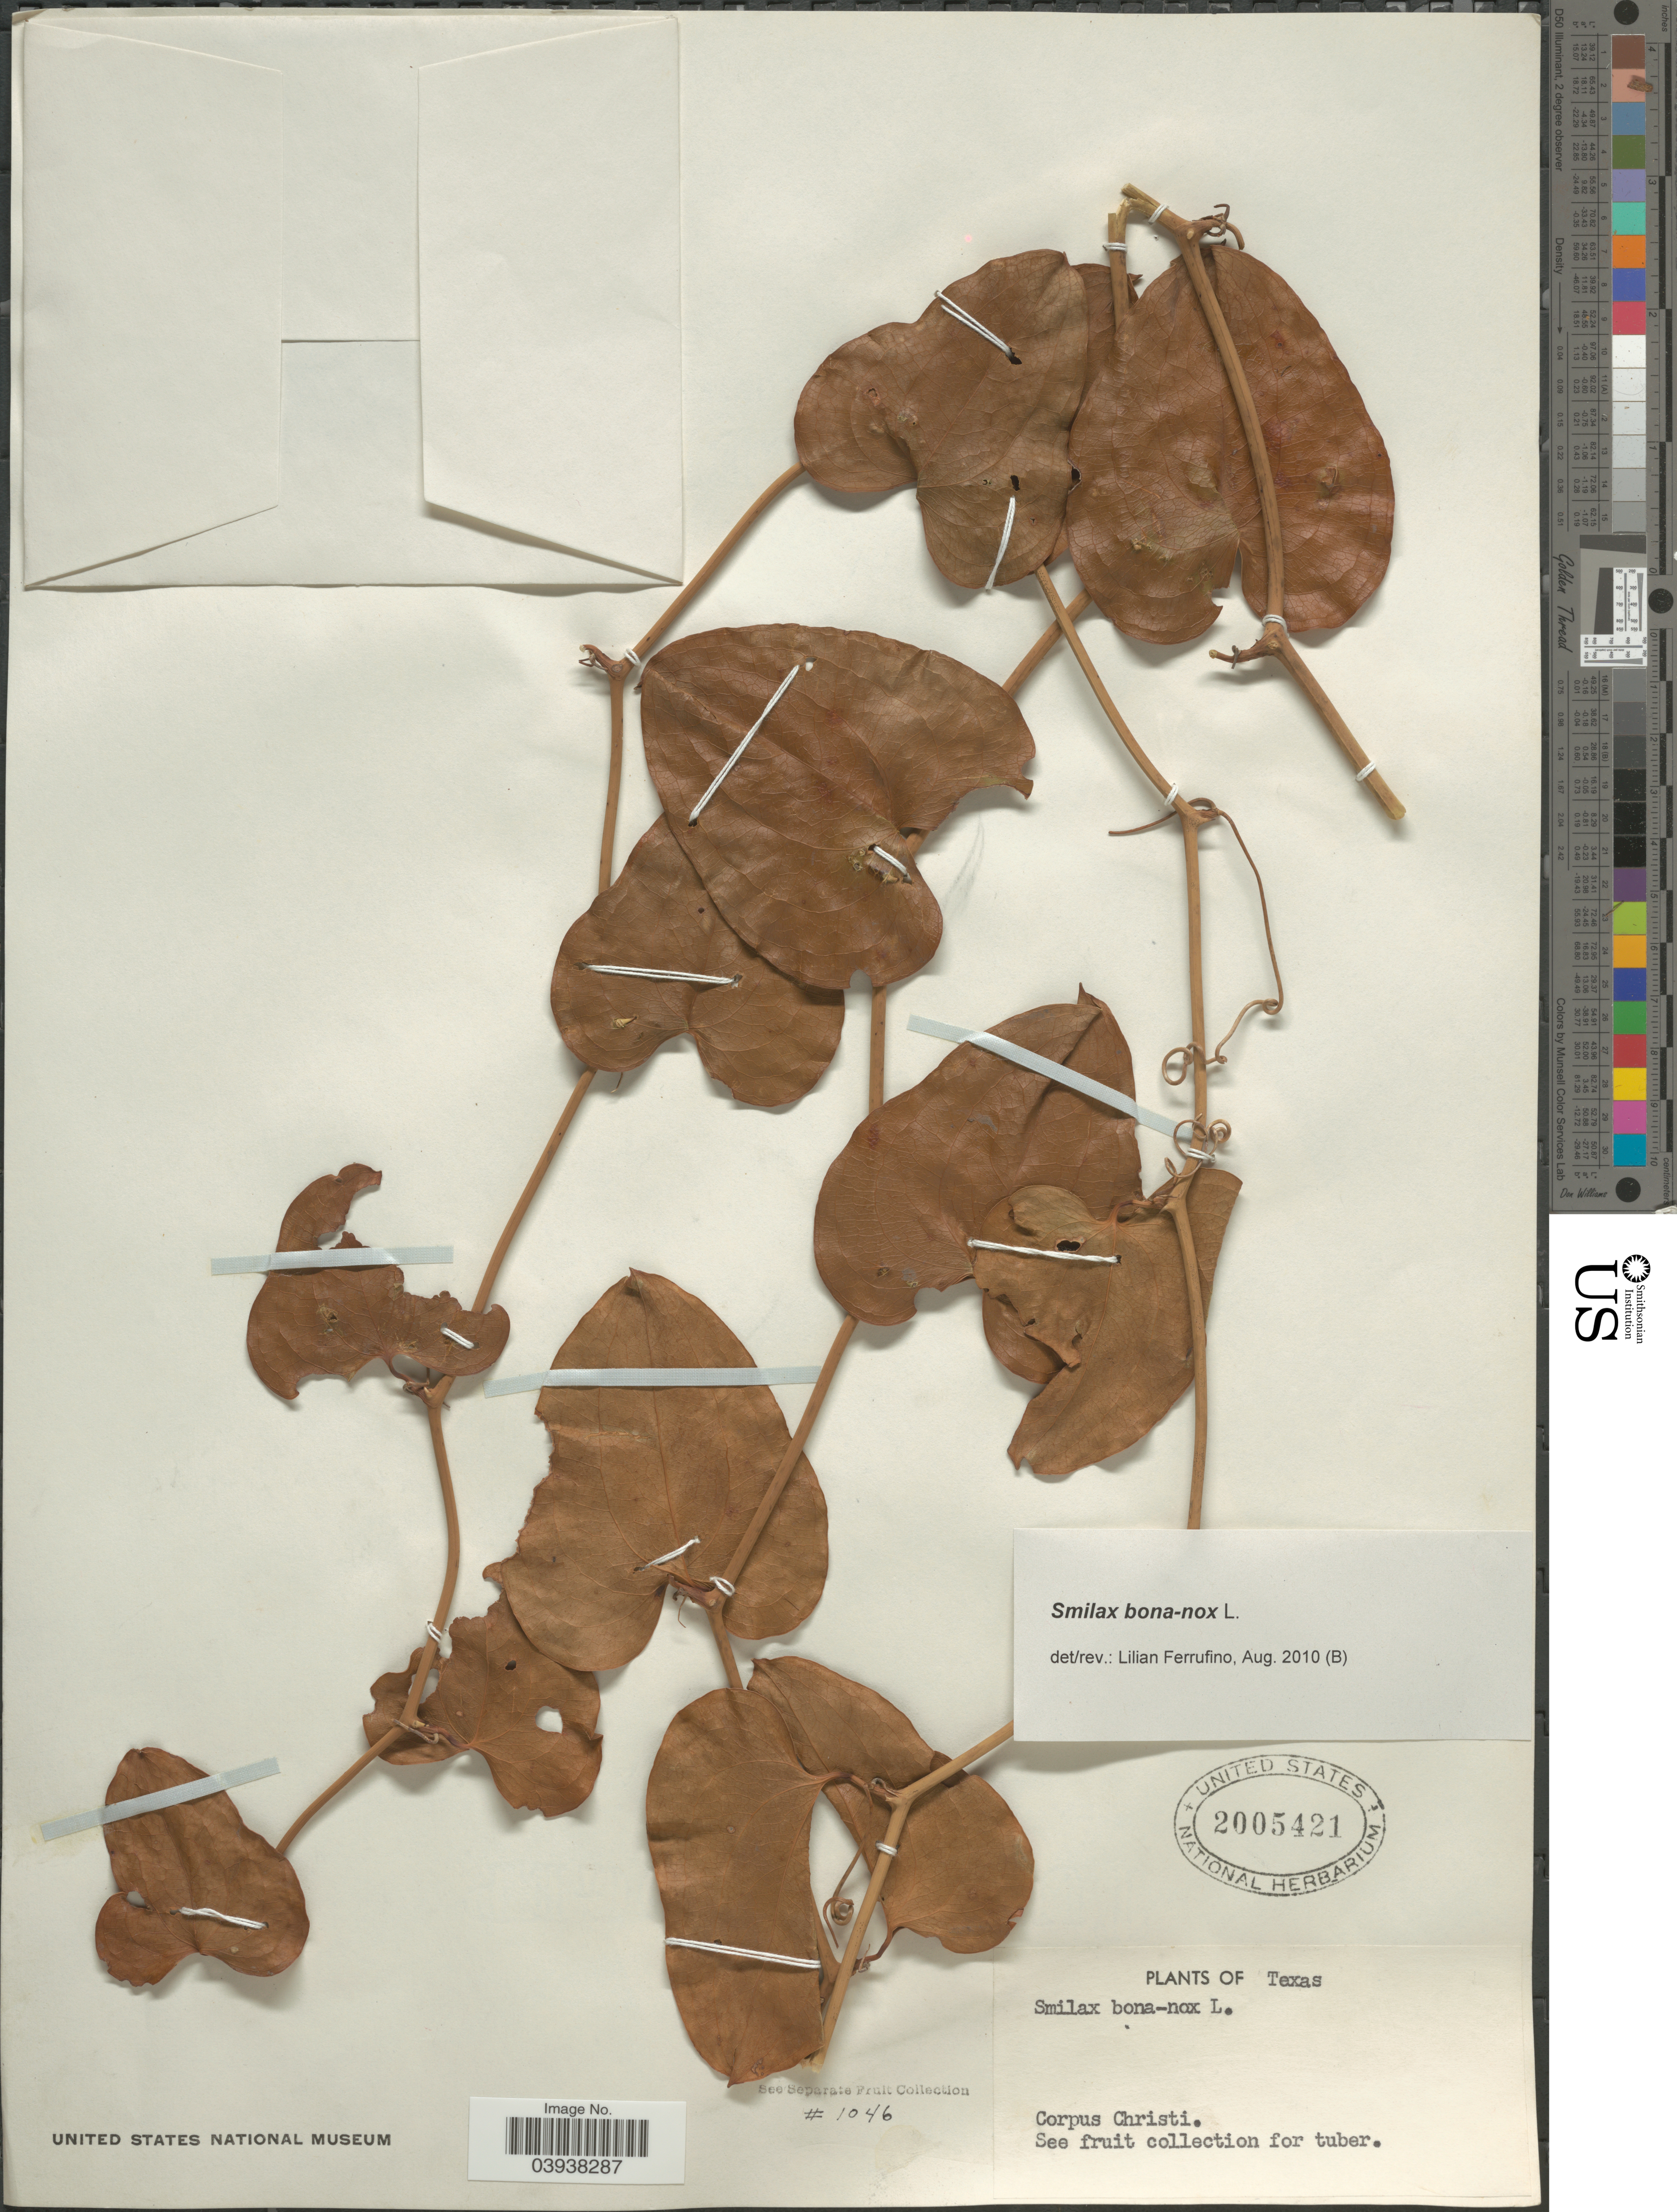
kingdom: Plantae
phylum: Tracheophyta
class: Liliopsida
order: Liliales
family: Smilacaceae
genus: Smilax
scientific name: Smilax bona-nox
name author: L.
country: United States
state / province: Texas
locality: Corpus Christi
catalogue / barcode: US 2005421